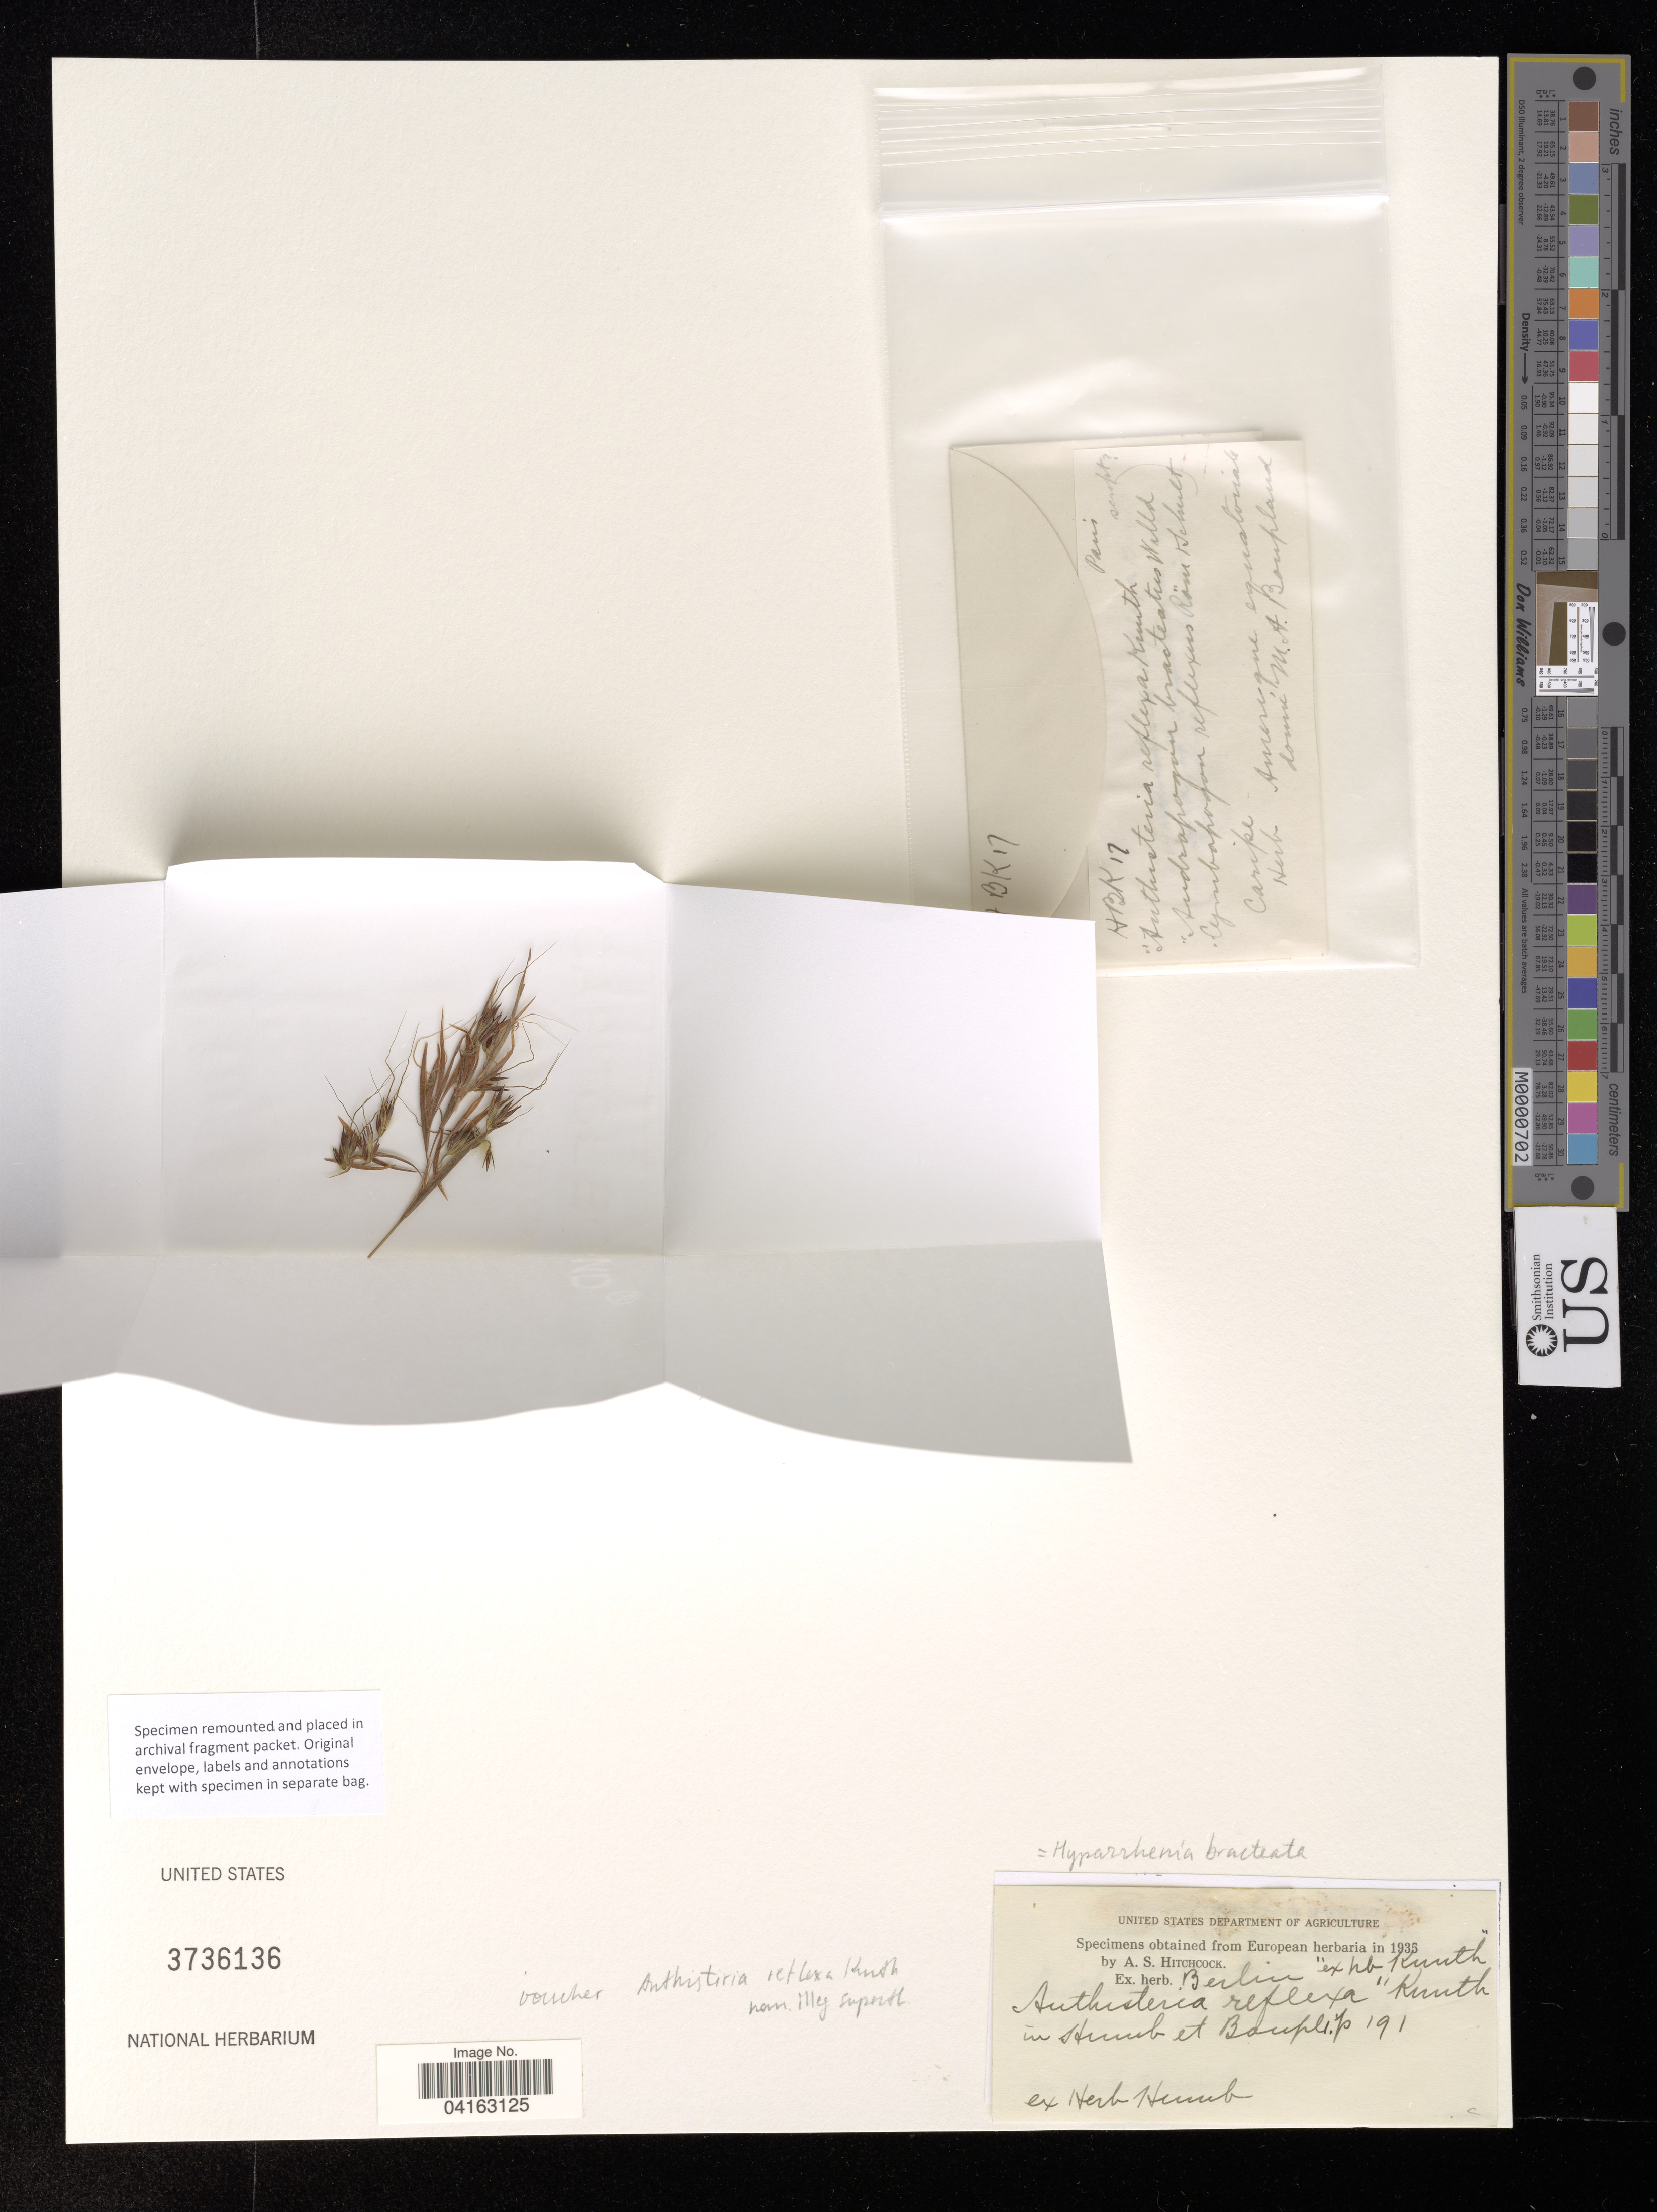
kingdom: Plantae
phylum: Tracheophyta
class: Liliopsida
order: Poales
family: Poaceae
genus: Hyparrhenia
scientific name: Hyparrhenia bracteata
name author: (Willd.) Stapf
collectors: Ex herb. HBK-Paris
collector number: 17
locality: Oranoque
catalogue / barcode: US 3736136